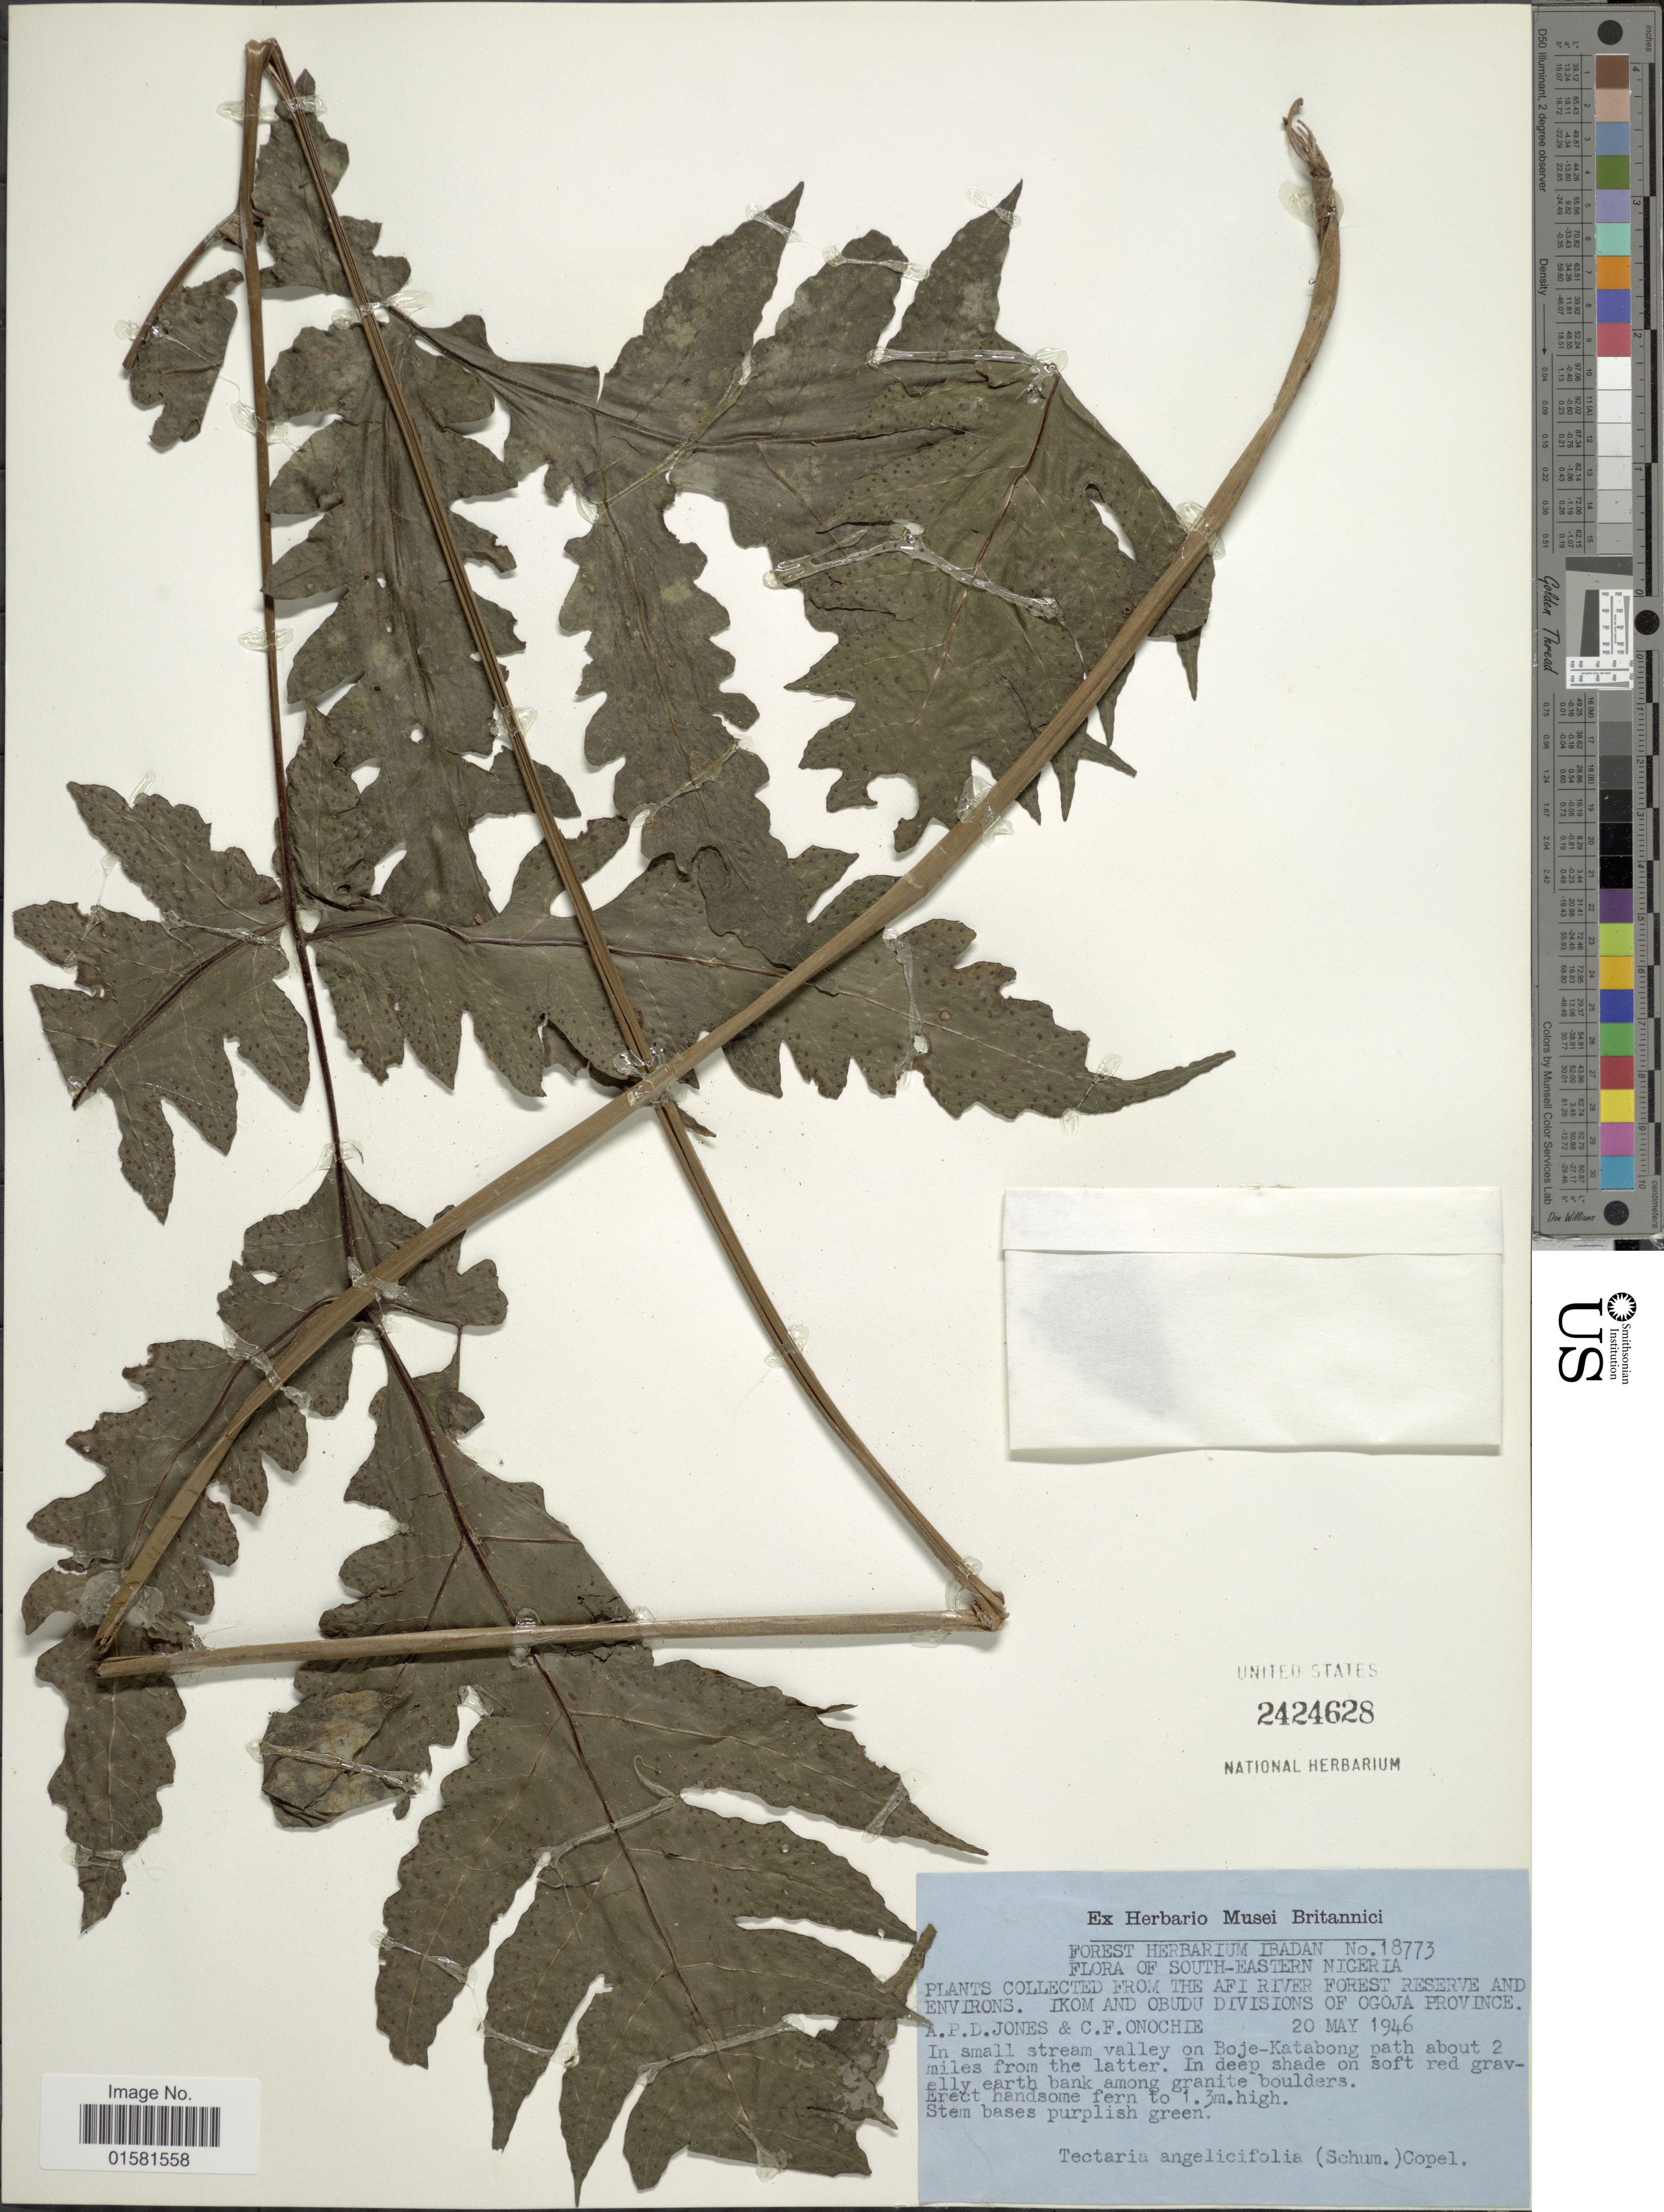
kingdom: Plantae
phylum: Tracheophyta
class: Polypodiopsida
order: Polypodiales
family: Tectariaceae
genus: Tectaria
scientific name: Tectaria angelicifolia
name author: (Schum.) Copel.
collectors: A. P. Jones & C. Onochie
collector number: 18773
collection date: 1946-05-20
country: Nigeria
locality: South- Eastern Nigeria, The Afi River forest reserve and environs. Ikon and Obudu Divisions of Ogoja Province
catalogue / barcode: US 2424628